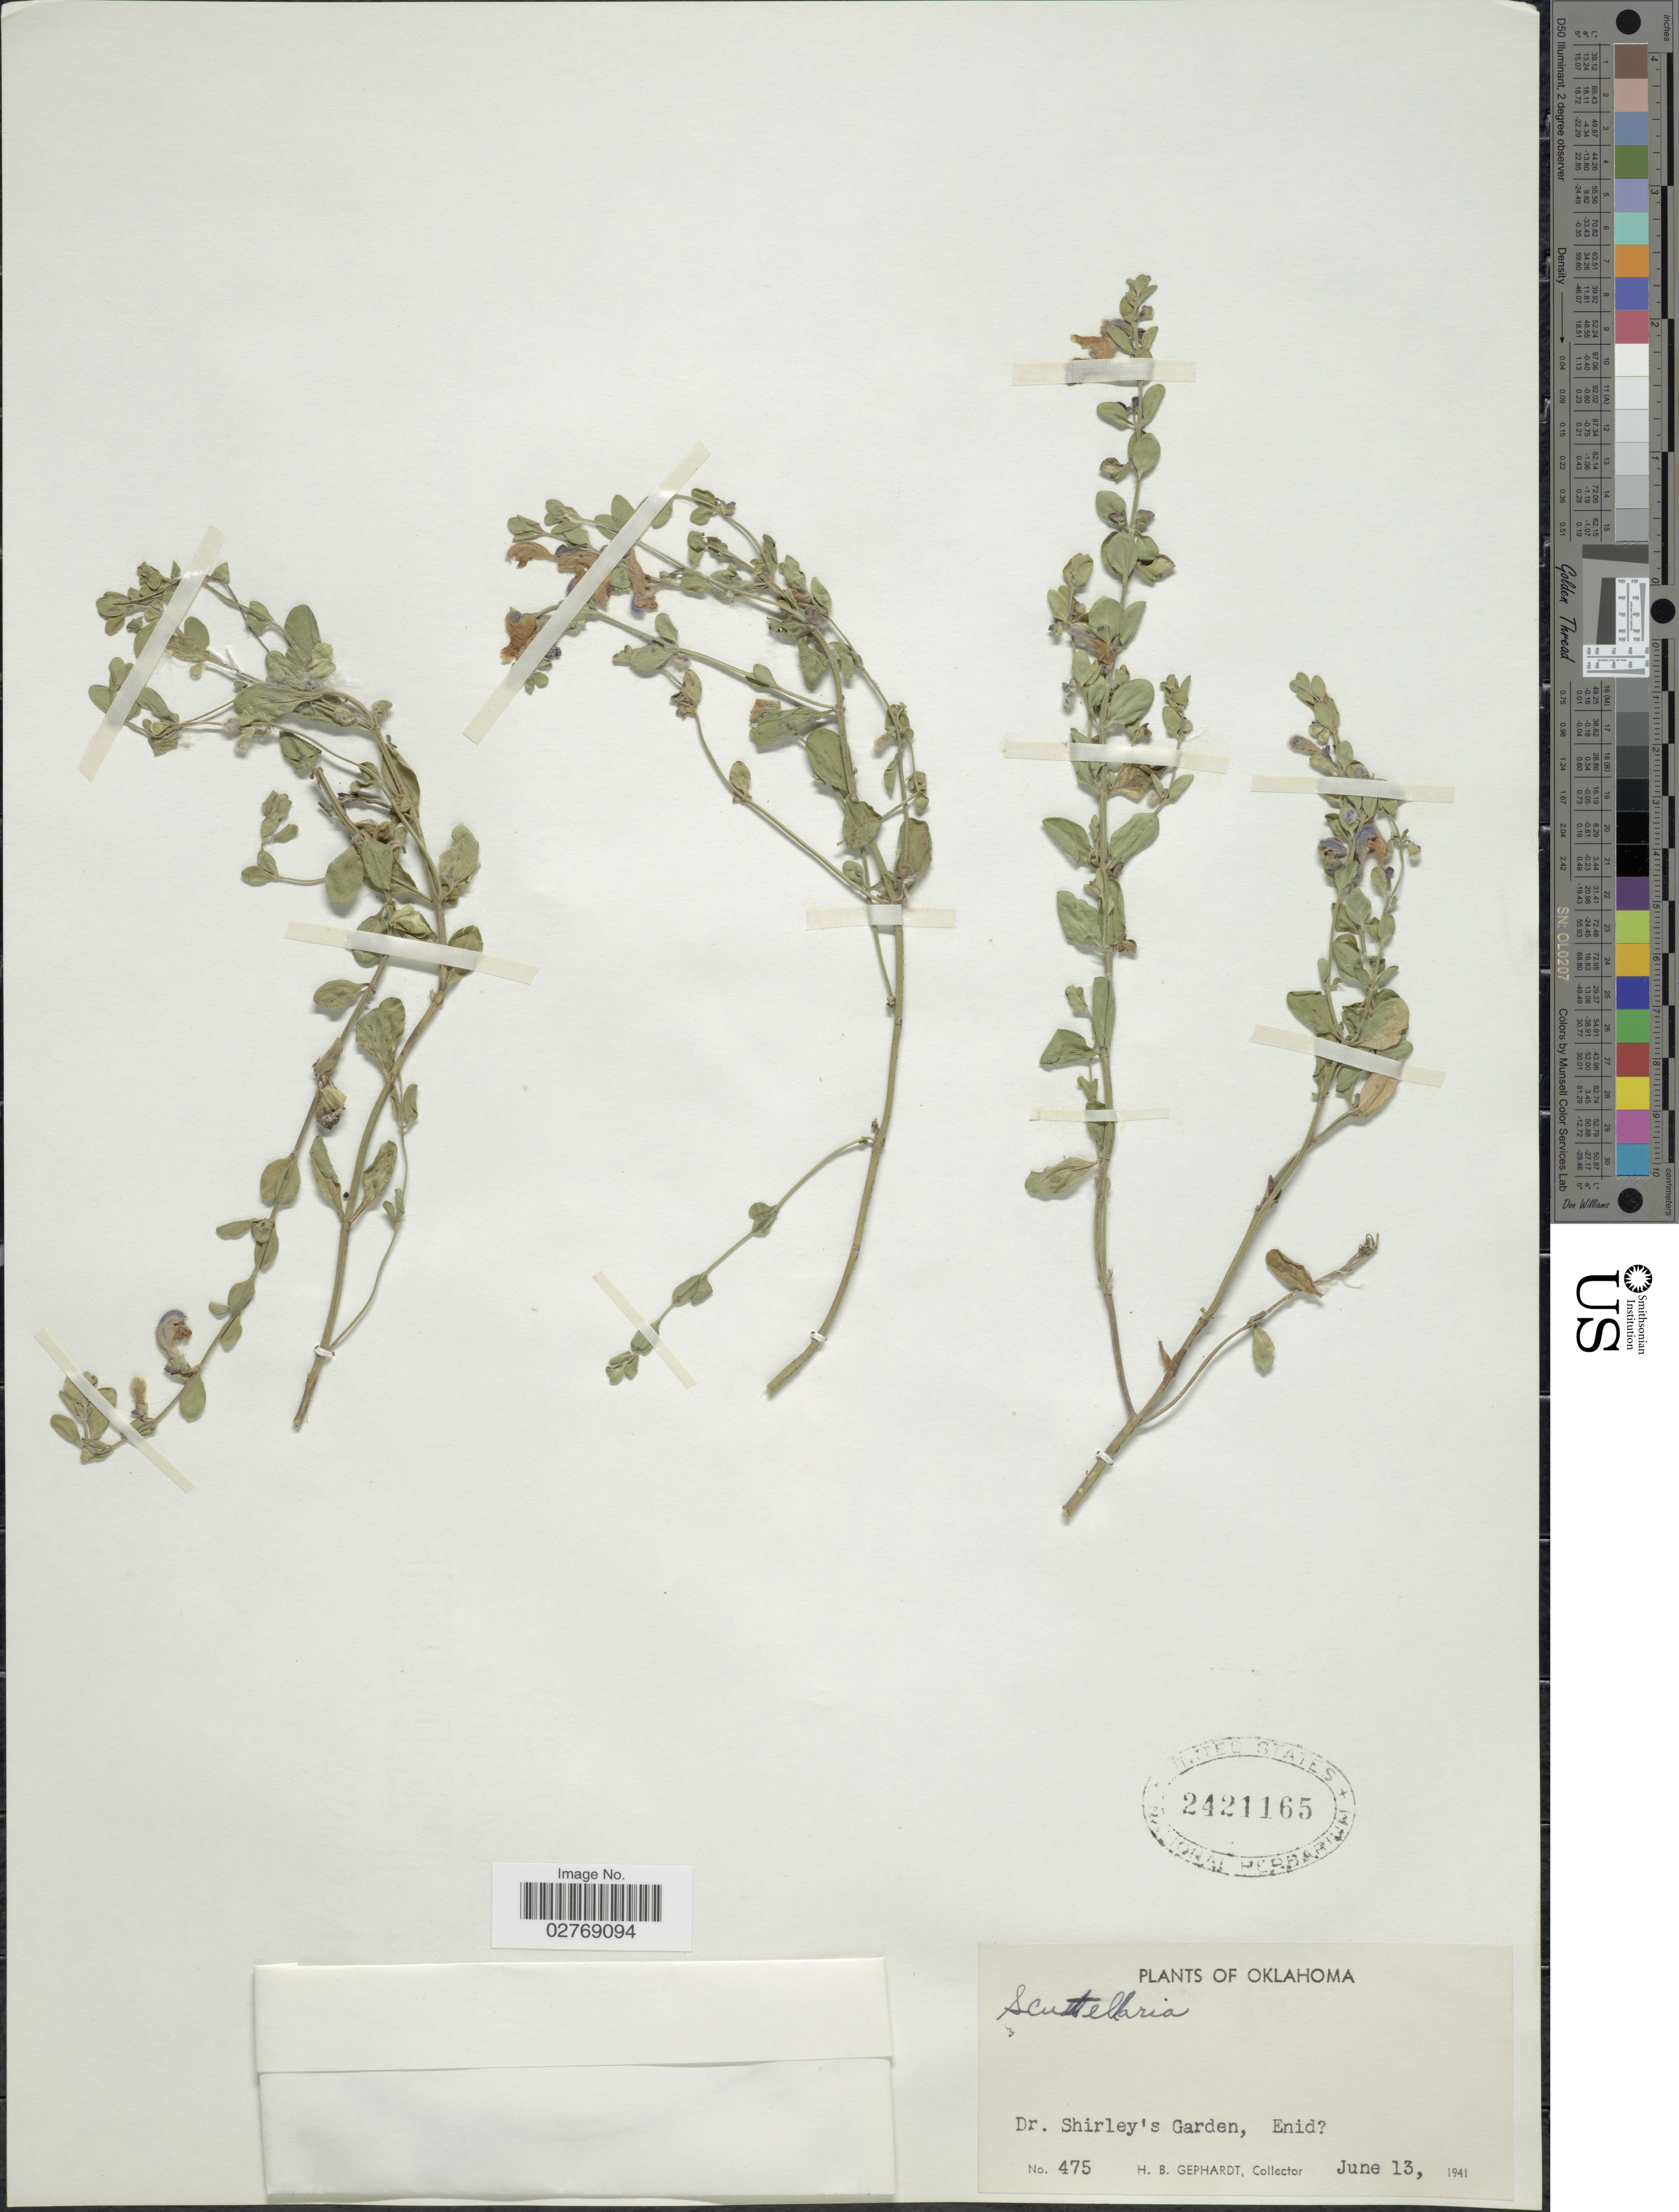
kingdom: Plantae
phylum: Tracheophyta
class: Magnoliopsida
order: Lamiales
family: Lamiaceae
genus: Scutellaria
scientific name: Scutellaria sp.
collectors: H. Gephardt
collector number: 475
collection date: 1941-06-13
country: United States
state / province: Oklahoma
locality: Dr. Shirley's Garden, Enid [unsure placement]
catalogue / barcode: US 2421165